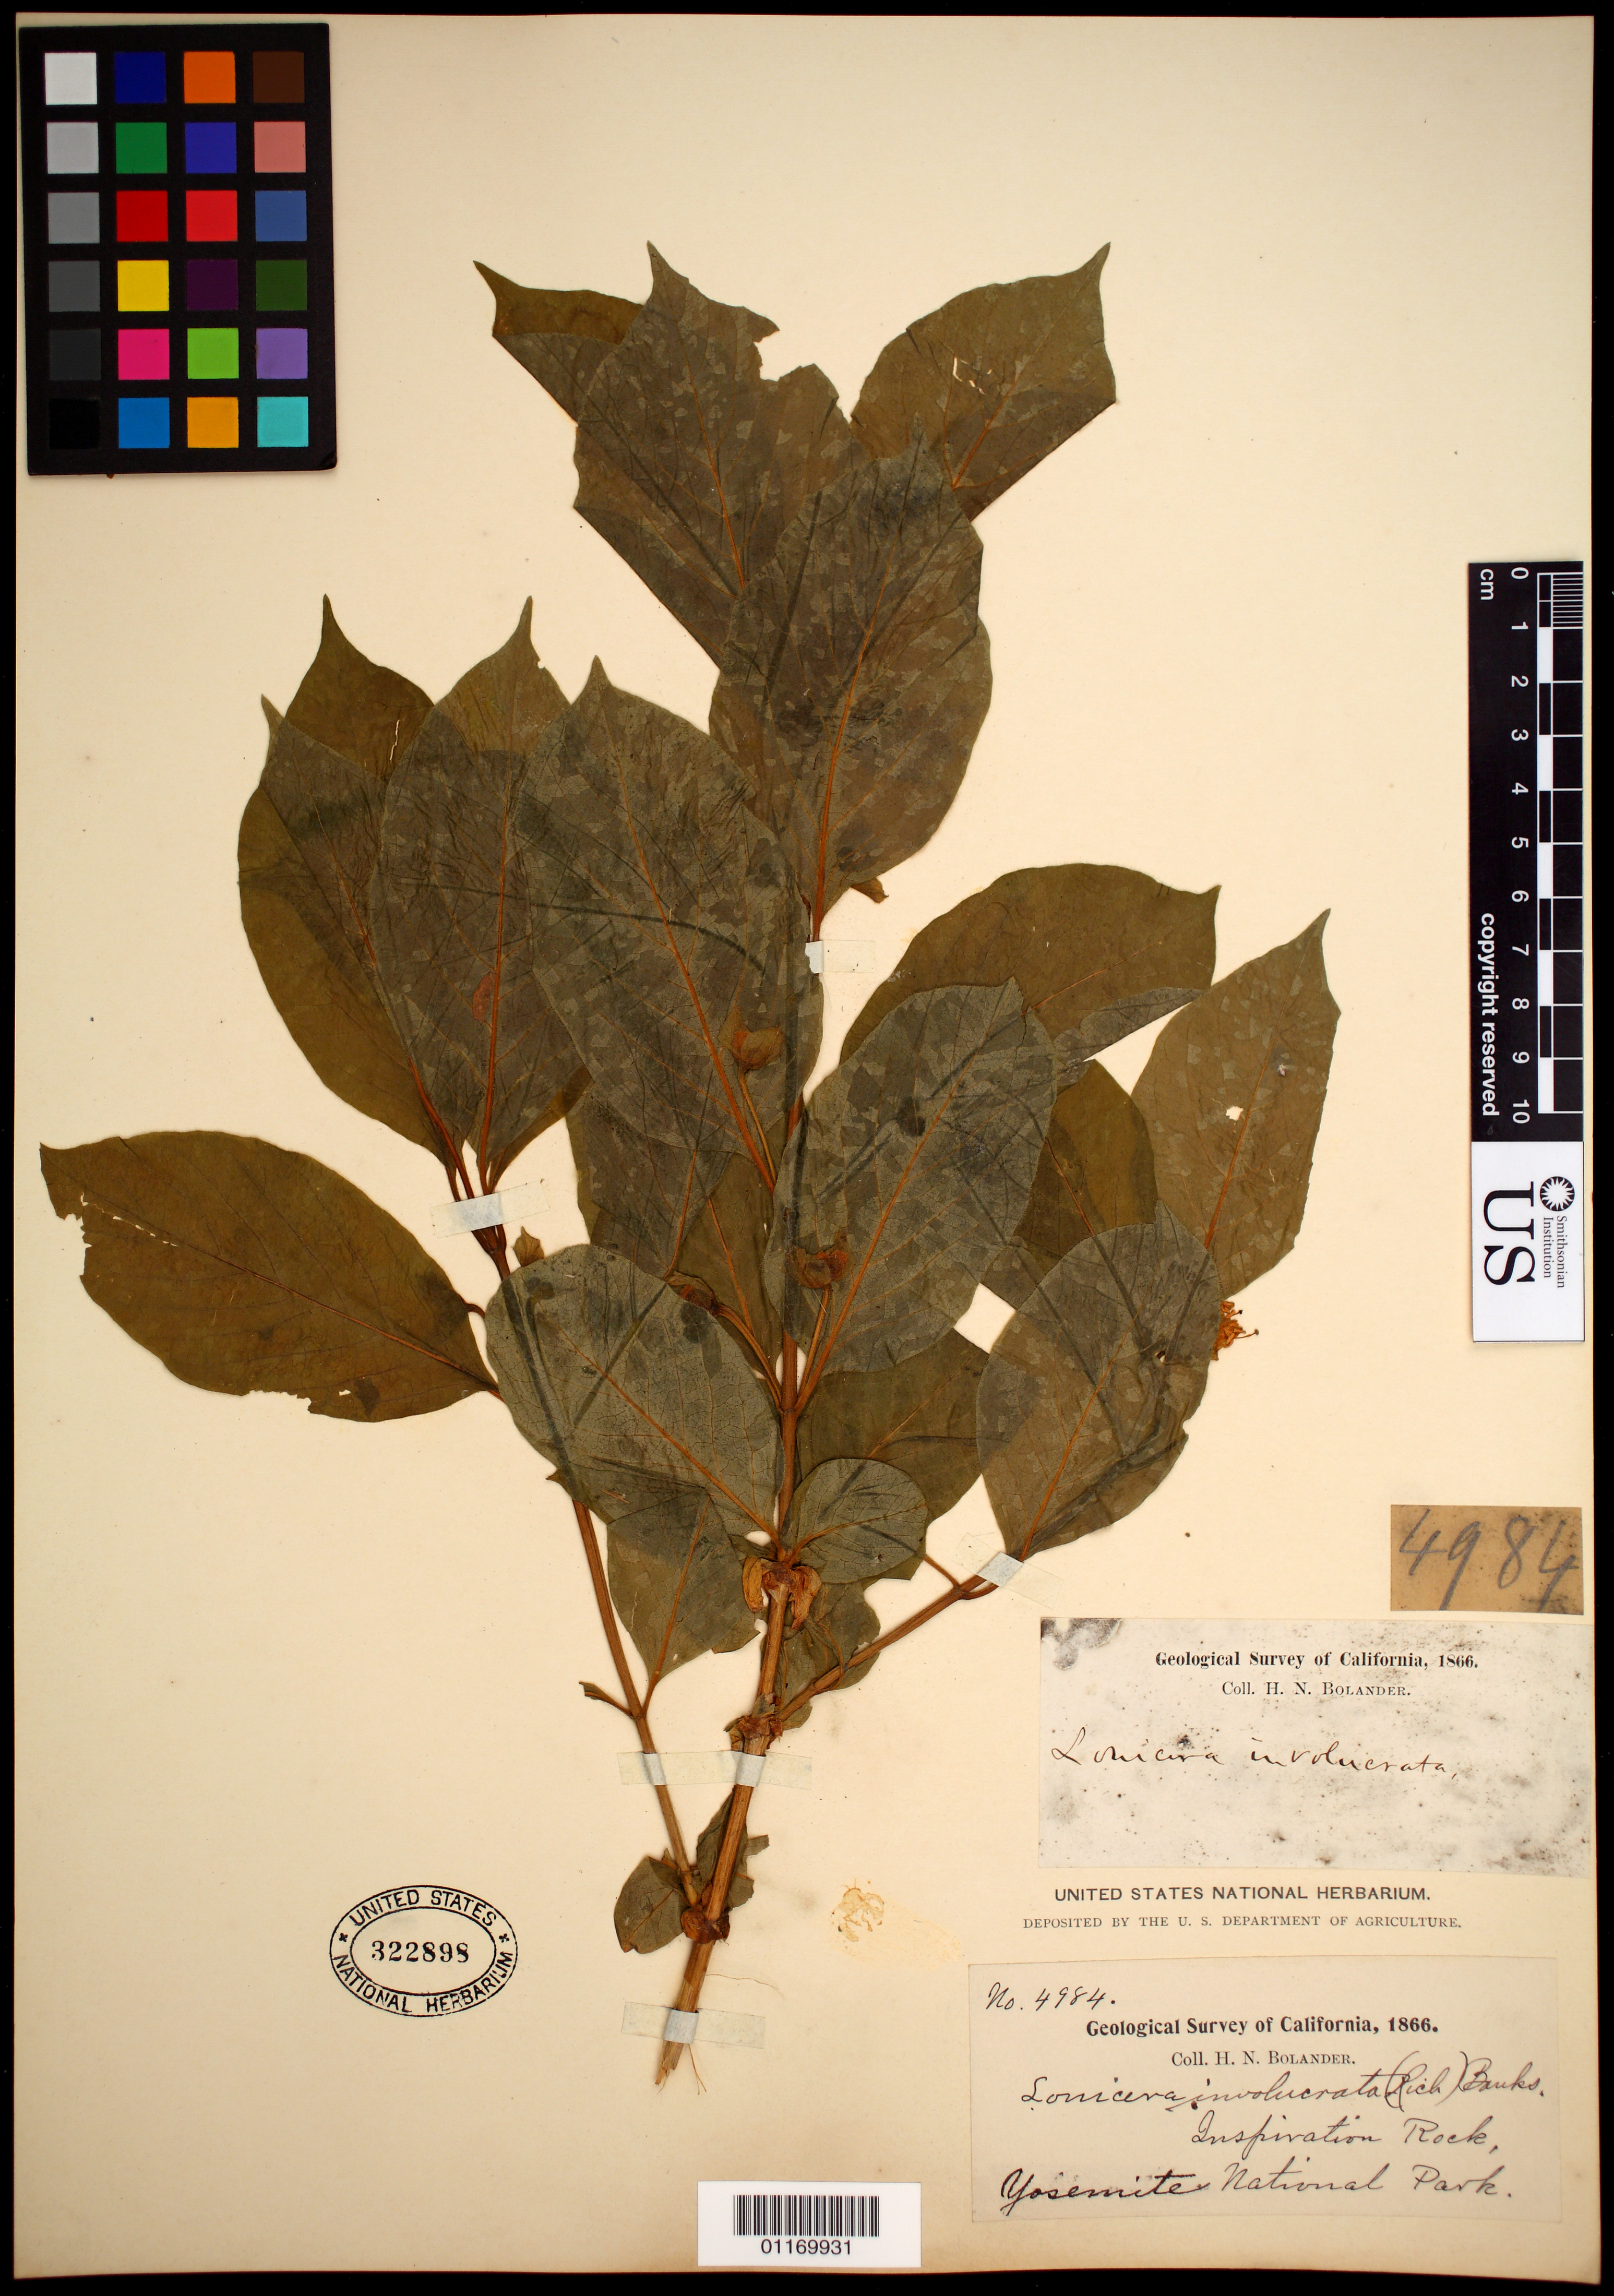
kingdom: Plantae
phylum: Tracheophyta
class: Magnoliopsida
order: Dipsacales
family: Caprifoliaceae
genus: Lonicera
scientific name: Lonicera involucrata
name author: (Richardson) Banks ex Spreng.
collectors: H. Bolander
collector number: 4984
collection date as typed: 1866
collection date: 1866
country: United States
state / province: California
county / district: Mariposa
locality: Inspiration Rock, Yosemite National Park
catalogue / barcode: US 322898